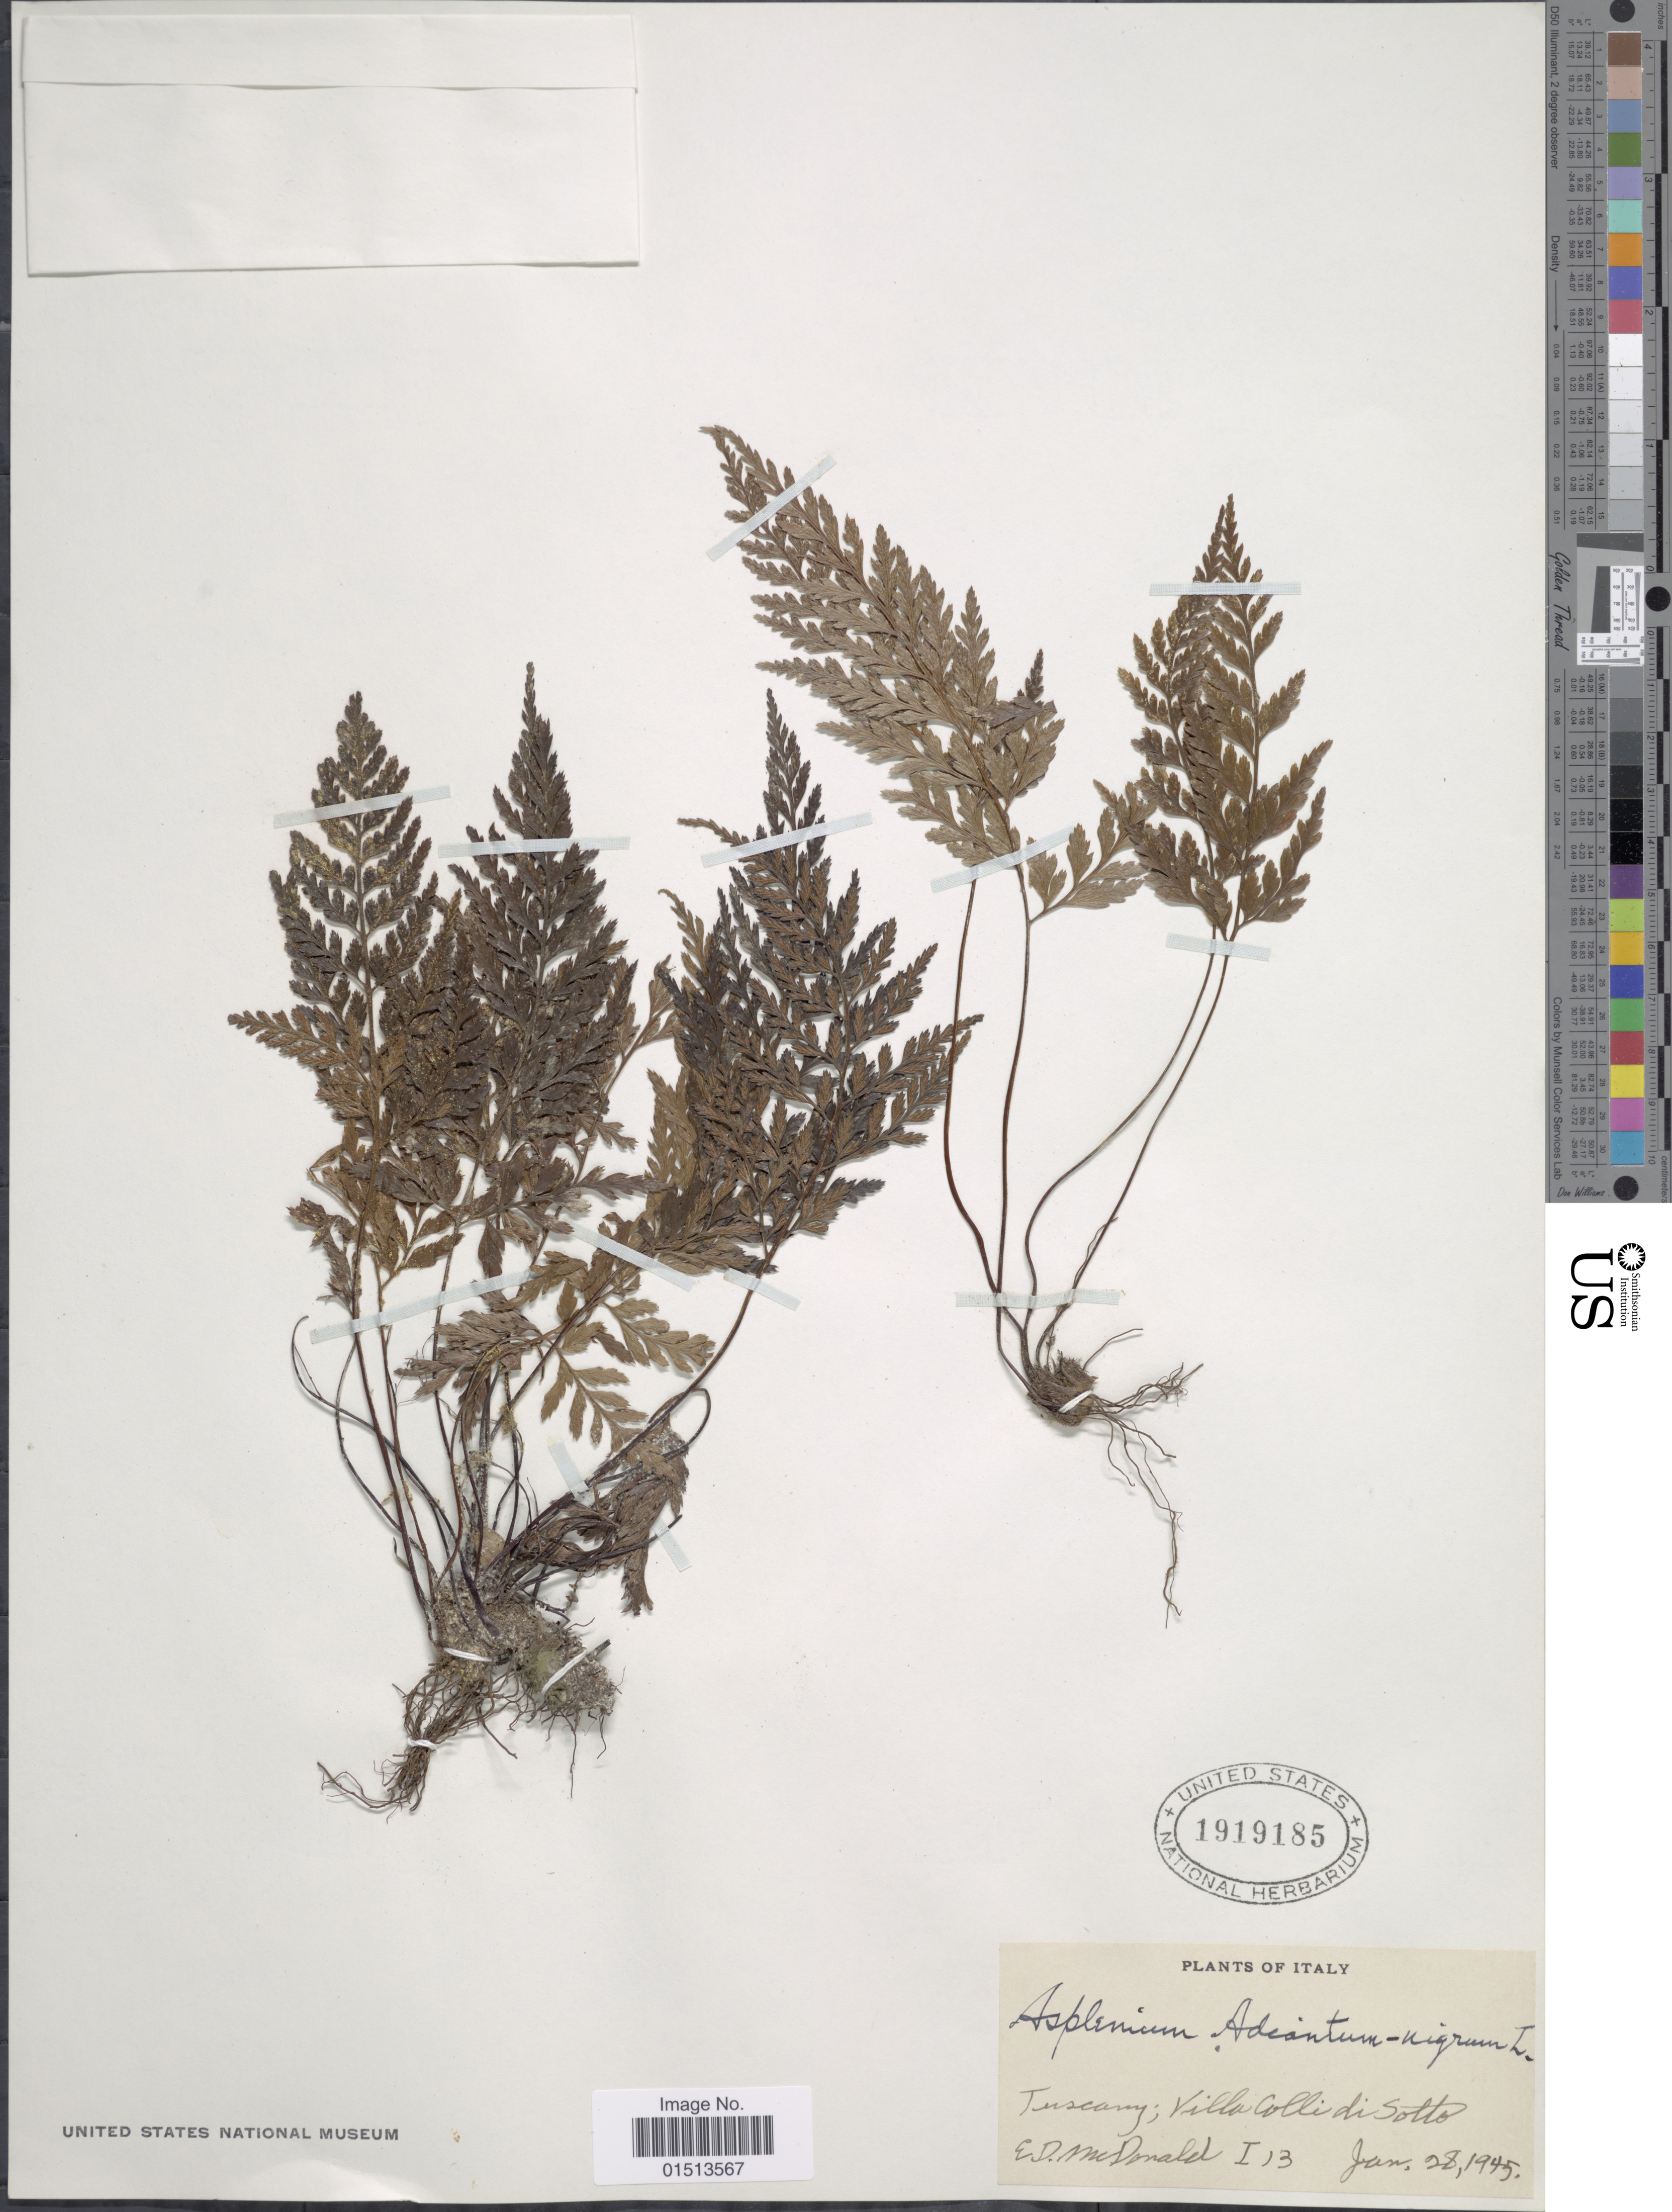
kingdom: Plantae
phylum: Tracheophyta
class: Polypodiopsida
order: Polypodiales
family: Aspleniaceae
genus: Asplenium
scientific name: Asplenium adiantum-nigrum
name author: L.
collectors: E. D. McDonald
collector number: I13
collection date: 1945-01-28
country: Italy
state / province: Tuscany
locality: Villa colli di Solto. [interpreted]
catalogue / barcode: US 1919185